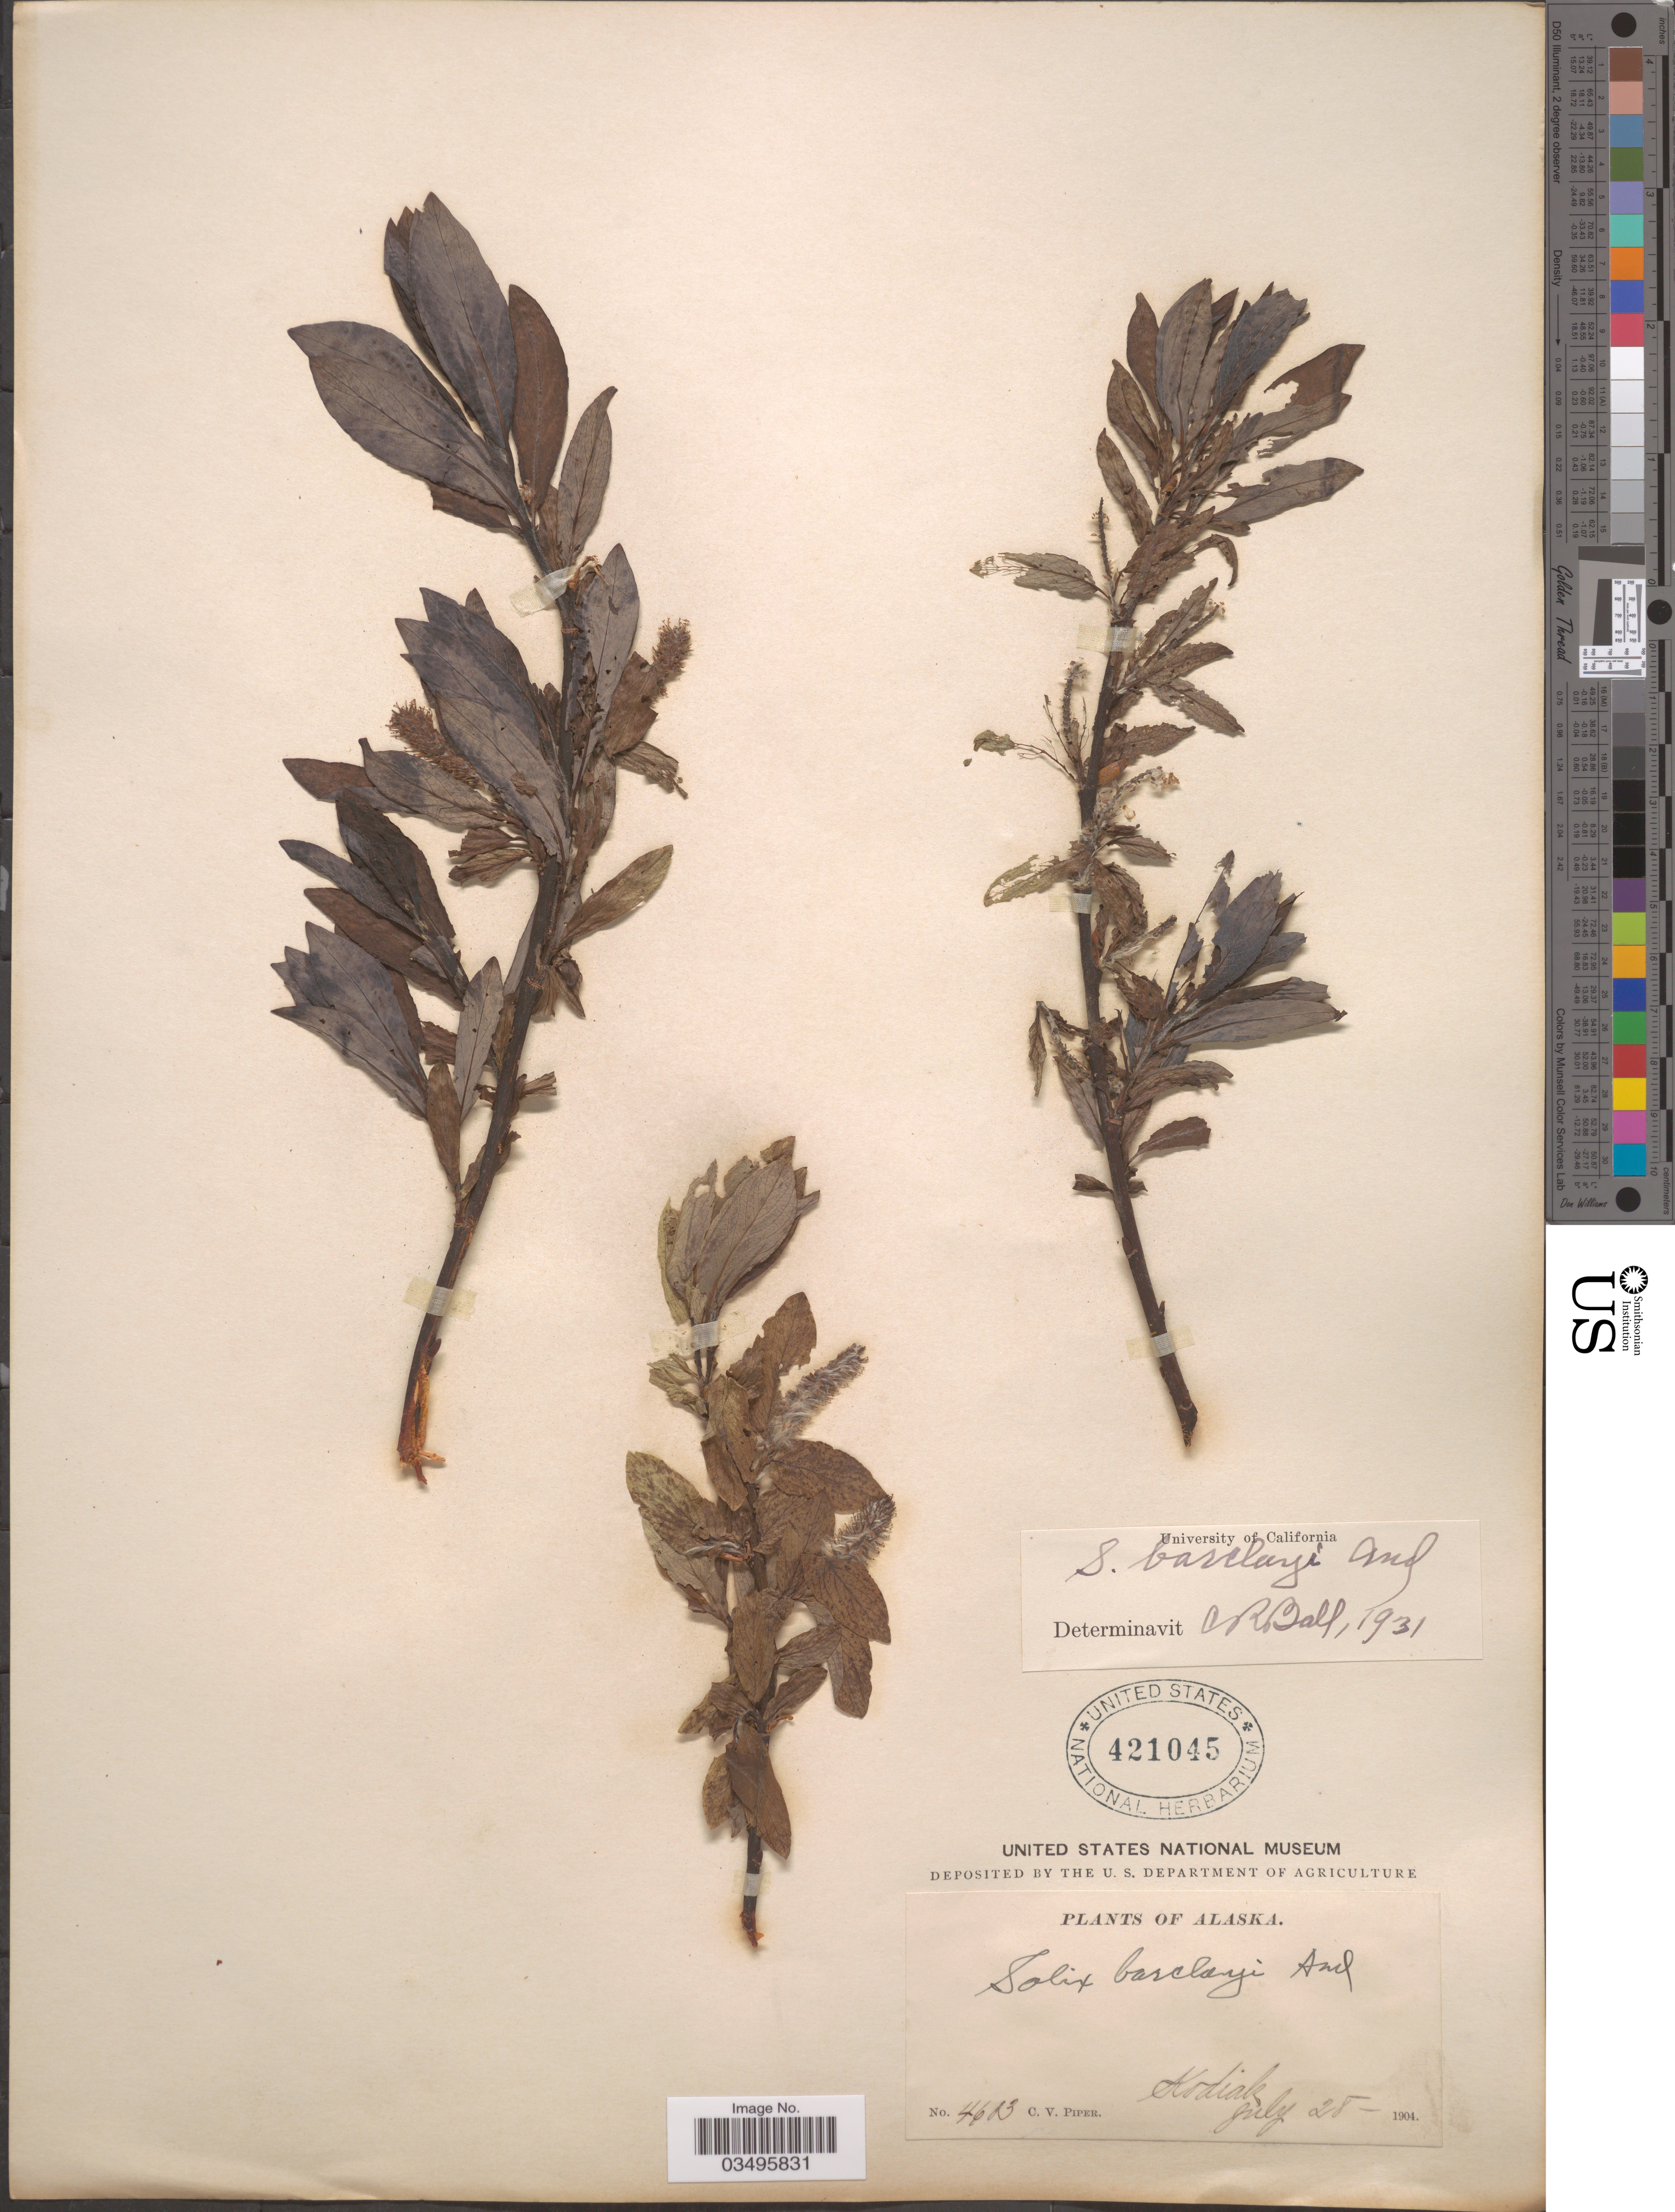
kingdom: Plantae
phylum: Tracheophyta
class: Magnoliopsida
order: Malpighiales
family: Salicaceae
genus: Salix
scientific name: Salix barclayi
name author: Andersson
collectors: C. V. Piper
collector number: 4603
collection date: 1904-07-28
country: United States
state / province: Alaska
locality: Kodiak.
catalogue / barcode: US 421045